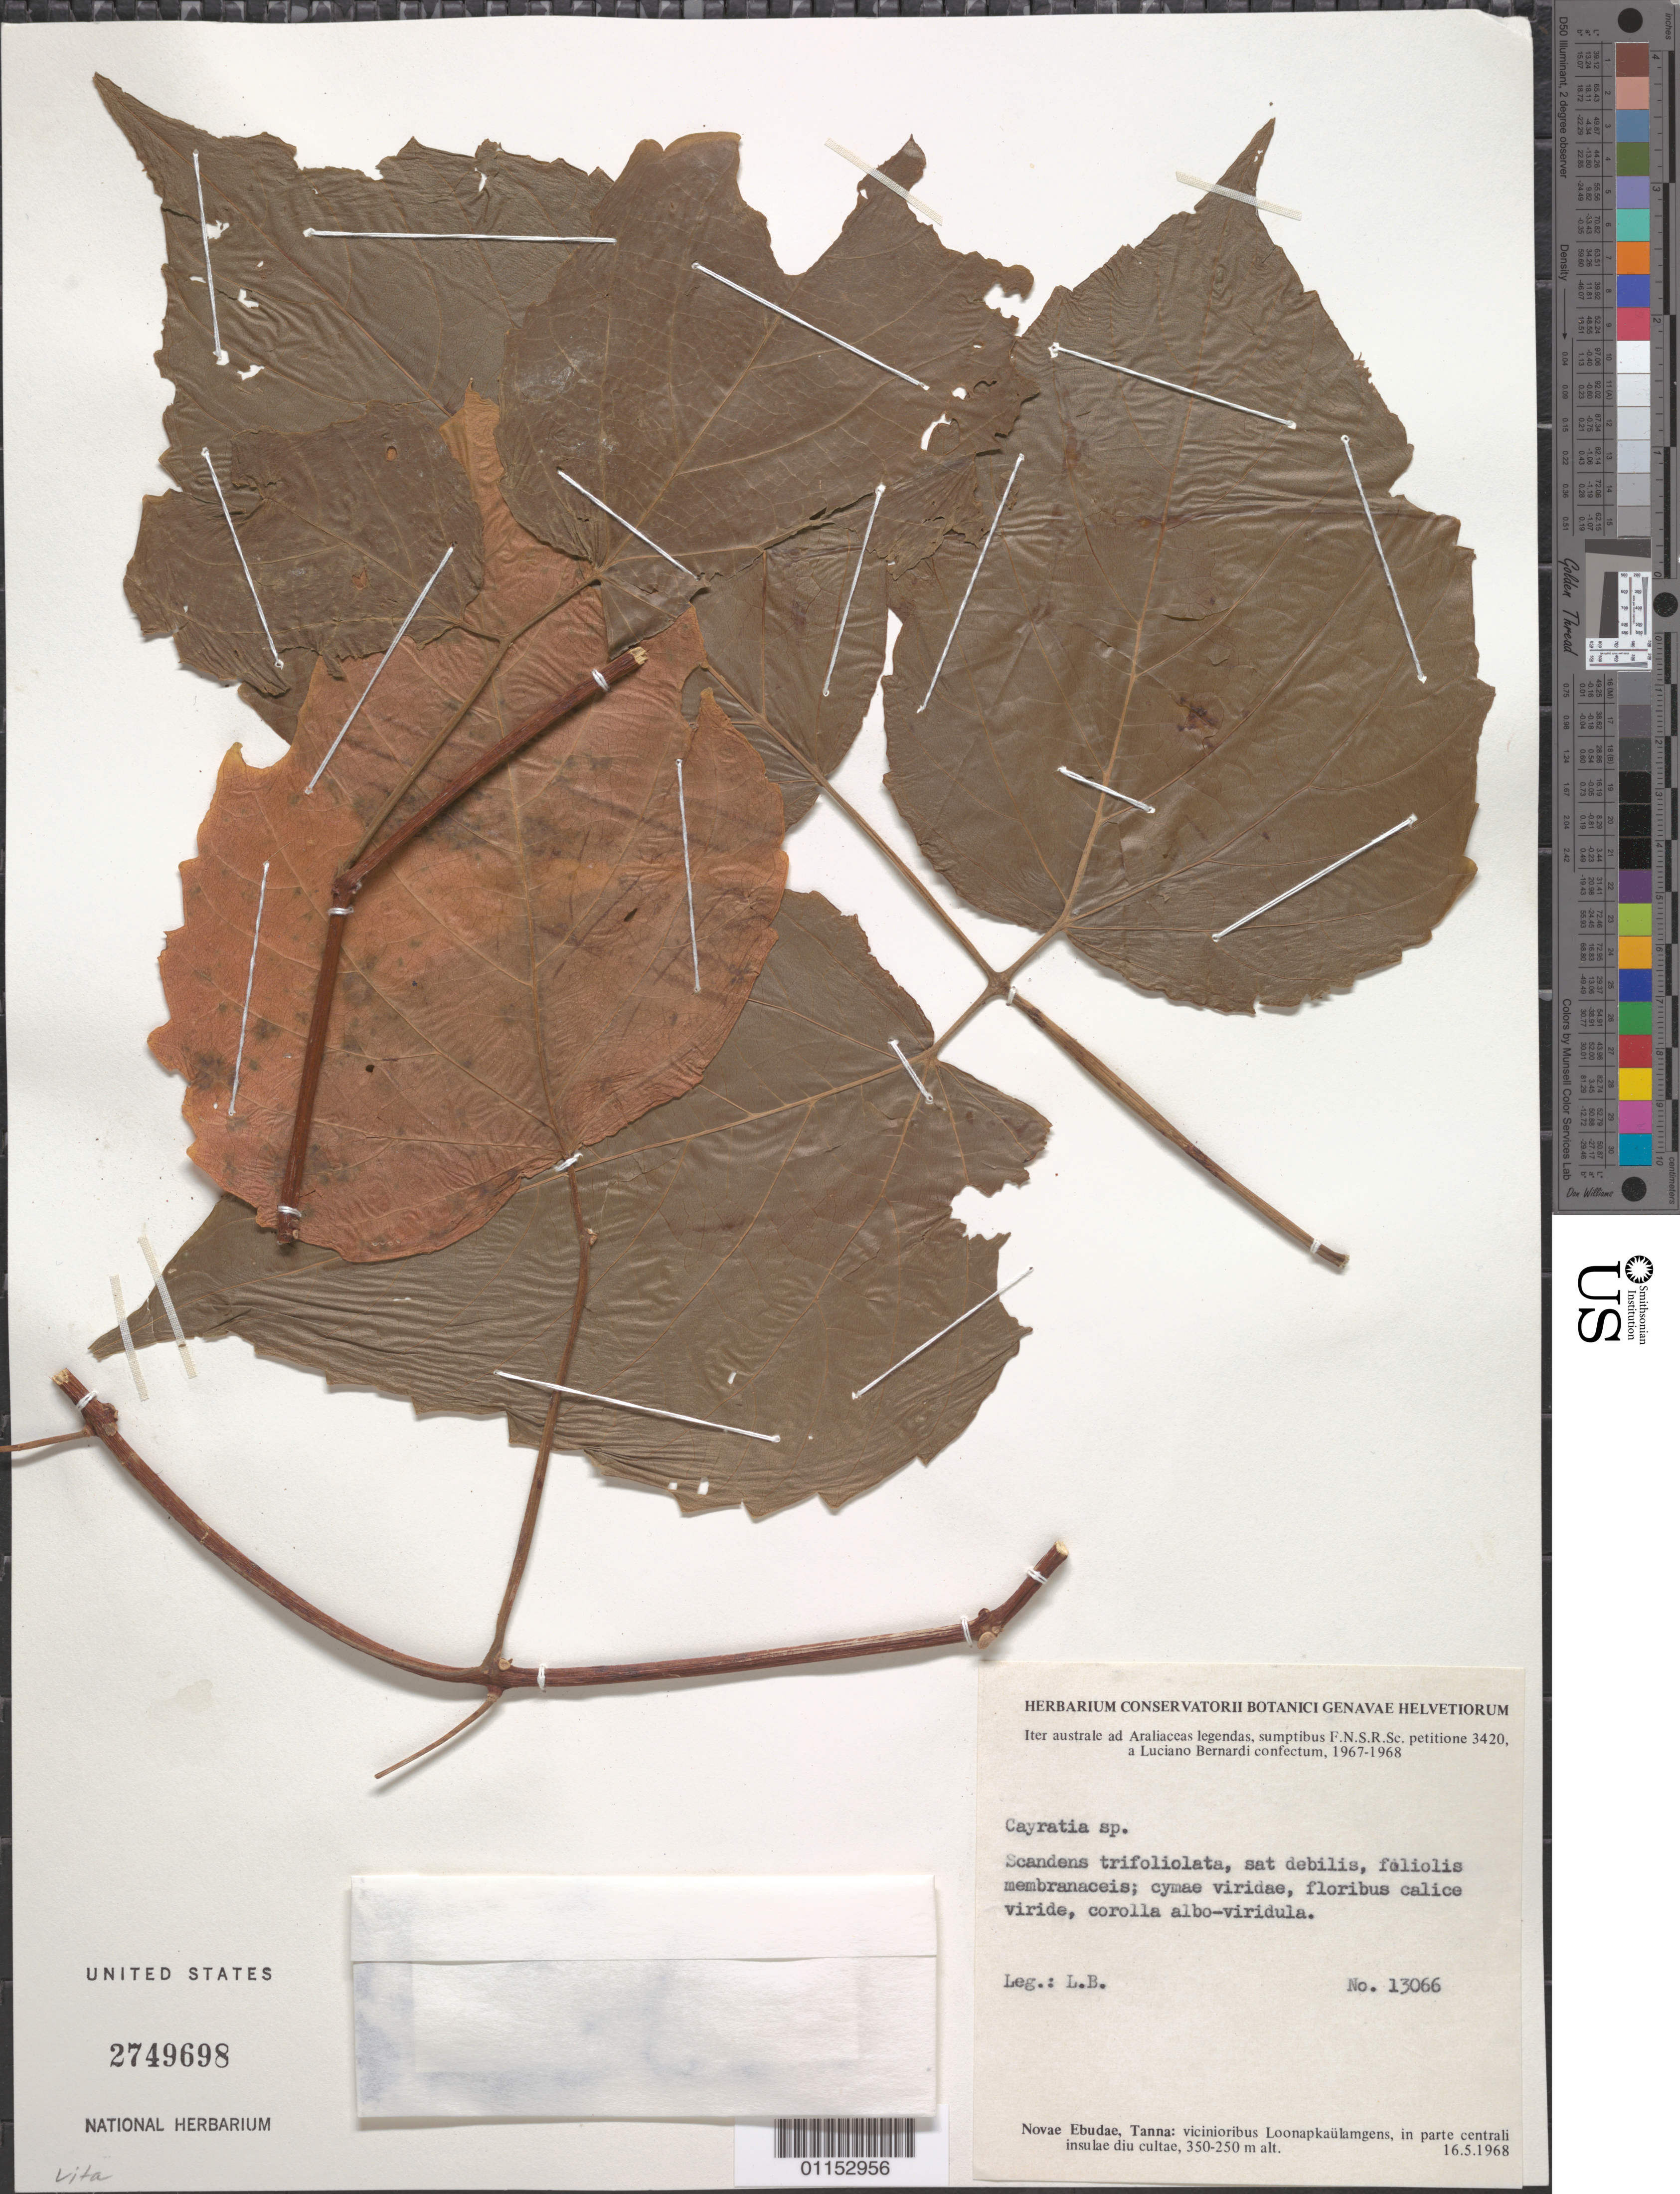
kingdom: Plantae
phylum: Tracheophyta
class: Magnoliopsida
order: Vitales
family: Vitaceae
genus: Cayratia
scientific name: Cayratia sp.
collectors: A. L. Bernardi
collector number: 13066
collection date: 1968-05-16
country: Vanuatu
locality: Novae Ebudae, Tanna.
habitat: Scandens trifoliolata.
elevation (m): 250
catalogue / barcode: US 2749698